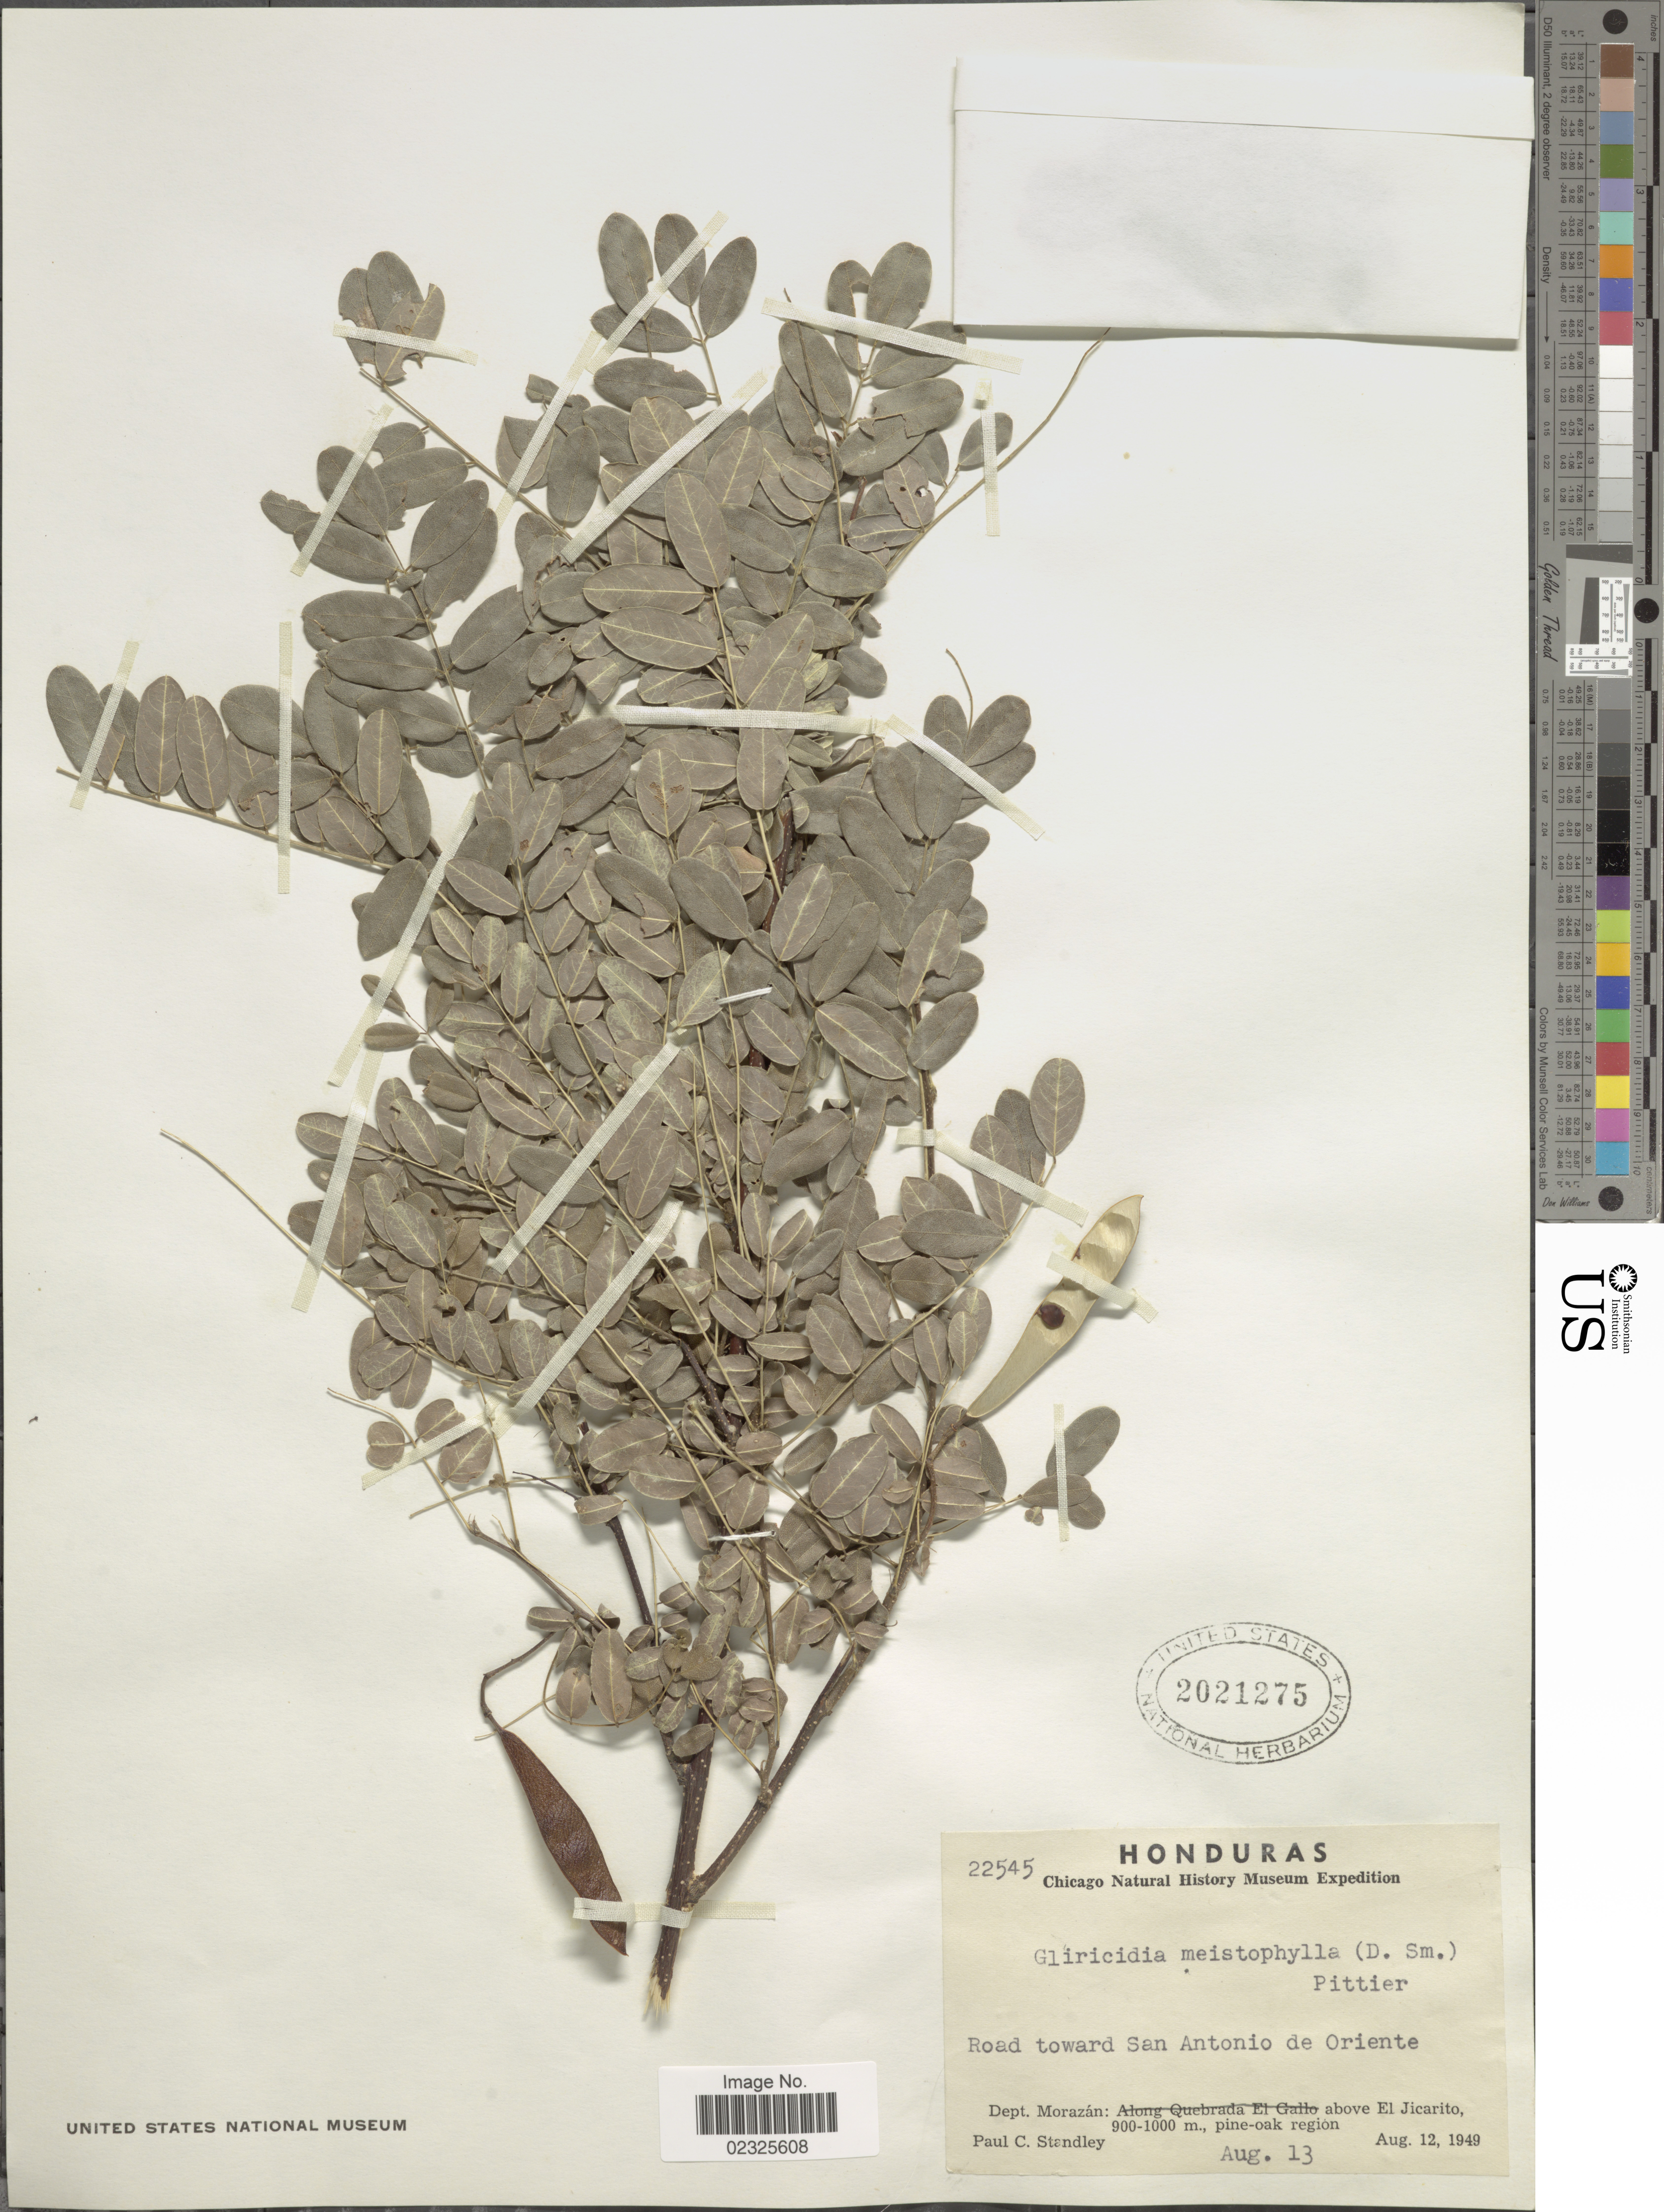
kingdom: Plantae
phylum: Tracheophyta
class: Magnoliopsida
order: Fabales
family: Fabaceae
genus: Gliricidia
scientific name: Gliricidia meistophylla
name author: (Donn. Sm.) Pittier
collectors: P. C. Standley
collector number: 22545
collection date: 1949-08-13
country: Honduras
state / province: Fco. Morazán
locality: Road toward San Antonio de Oriente, dept. Morazán: above El Jicarito, pine-oak region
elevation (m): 900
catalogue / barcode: US 2021275